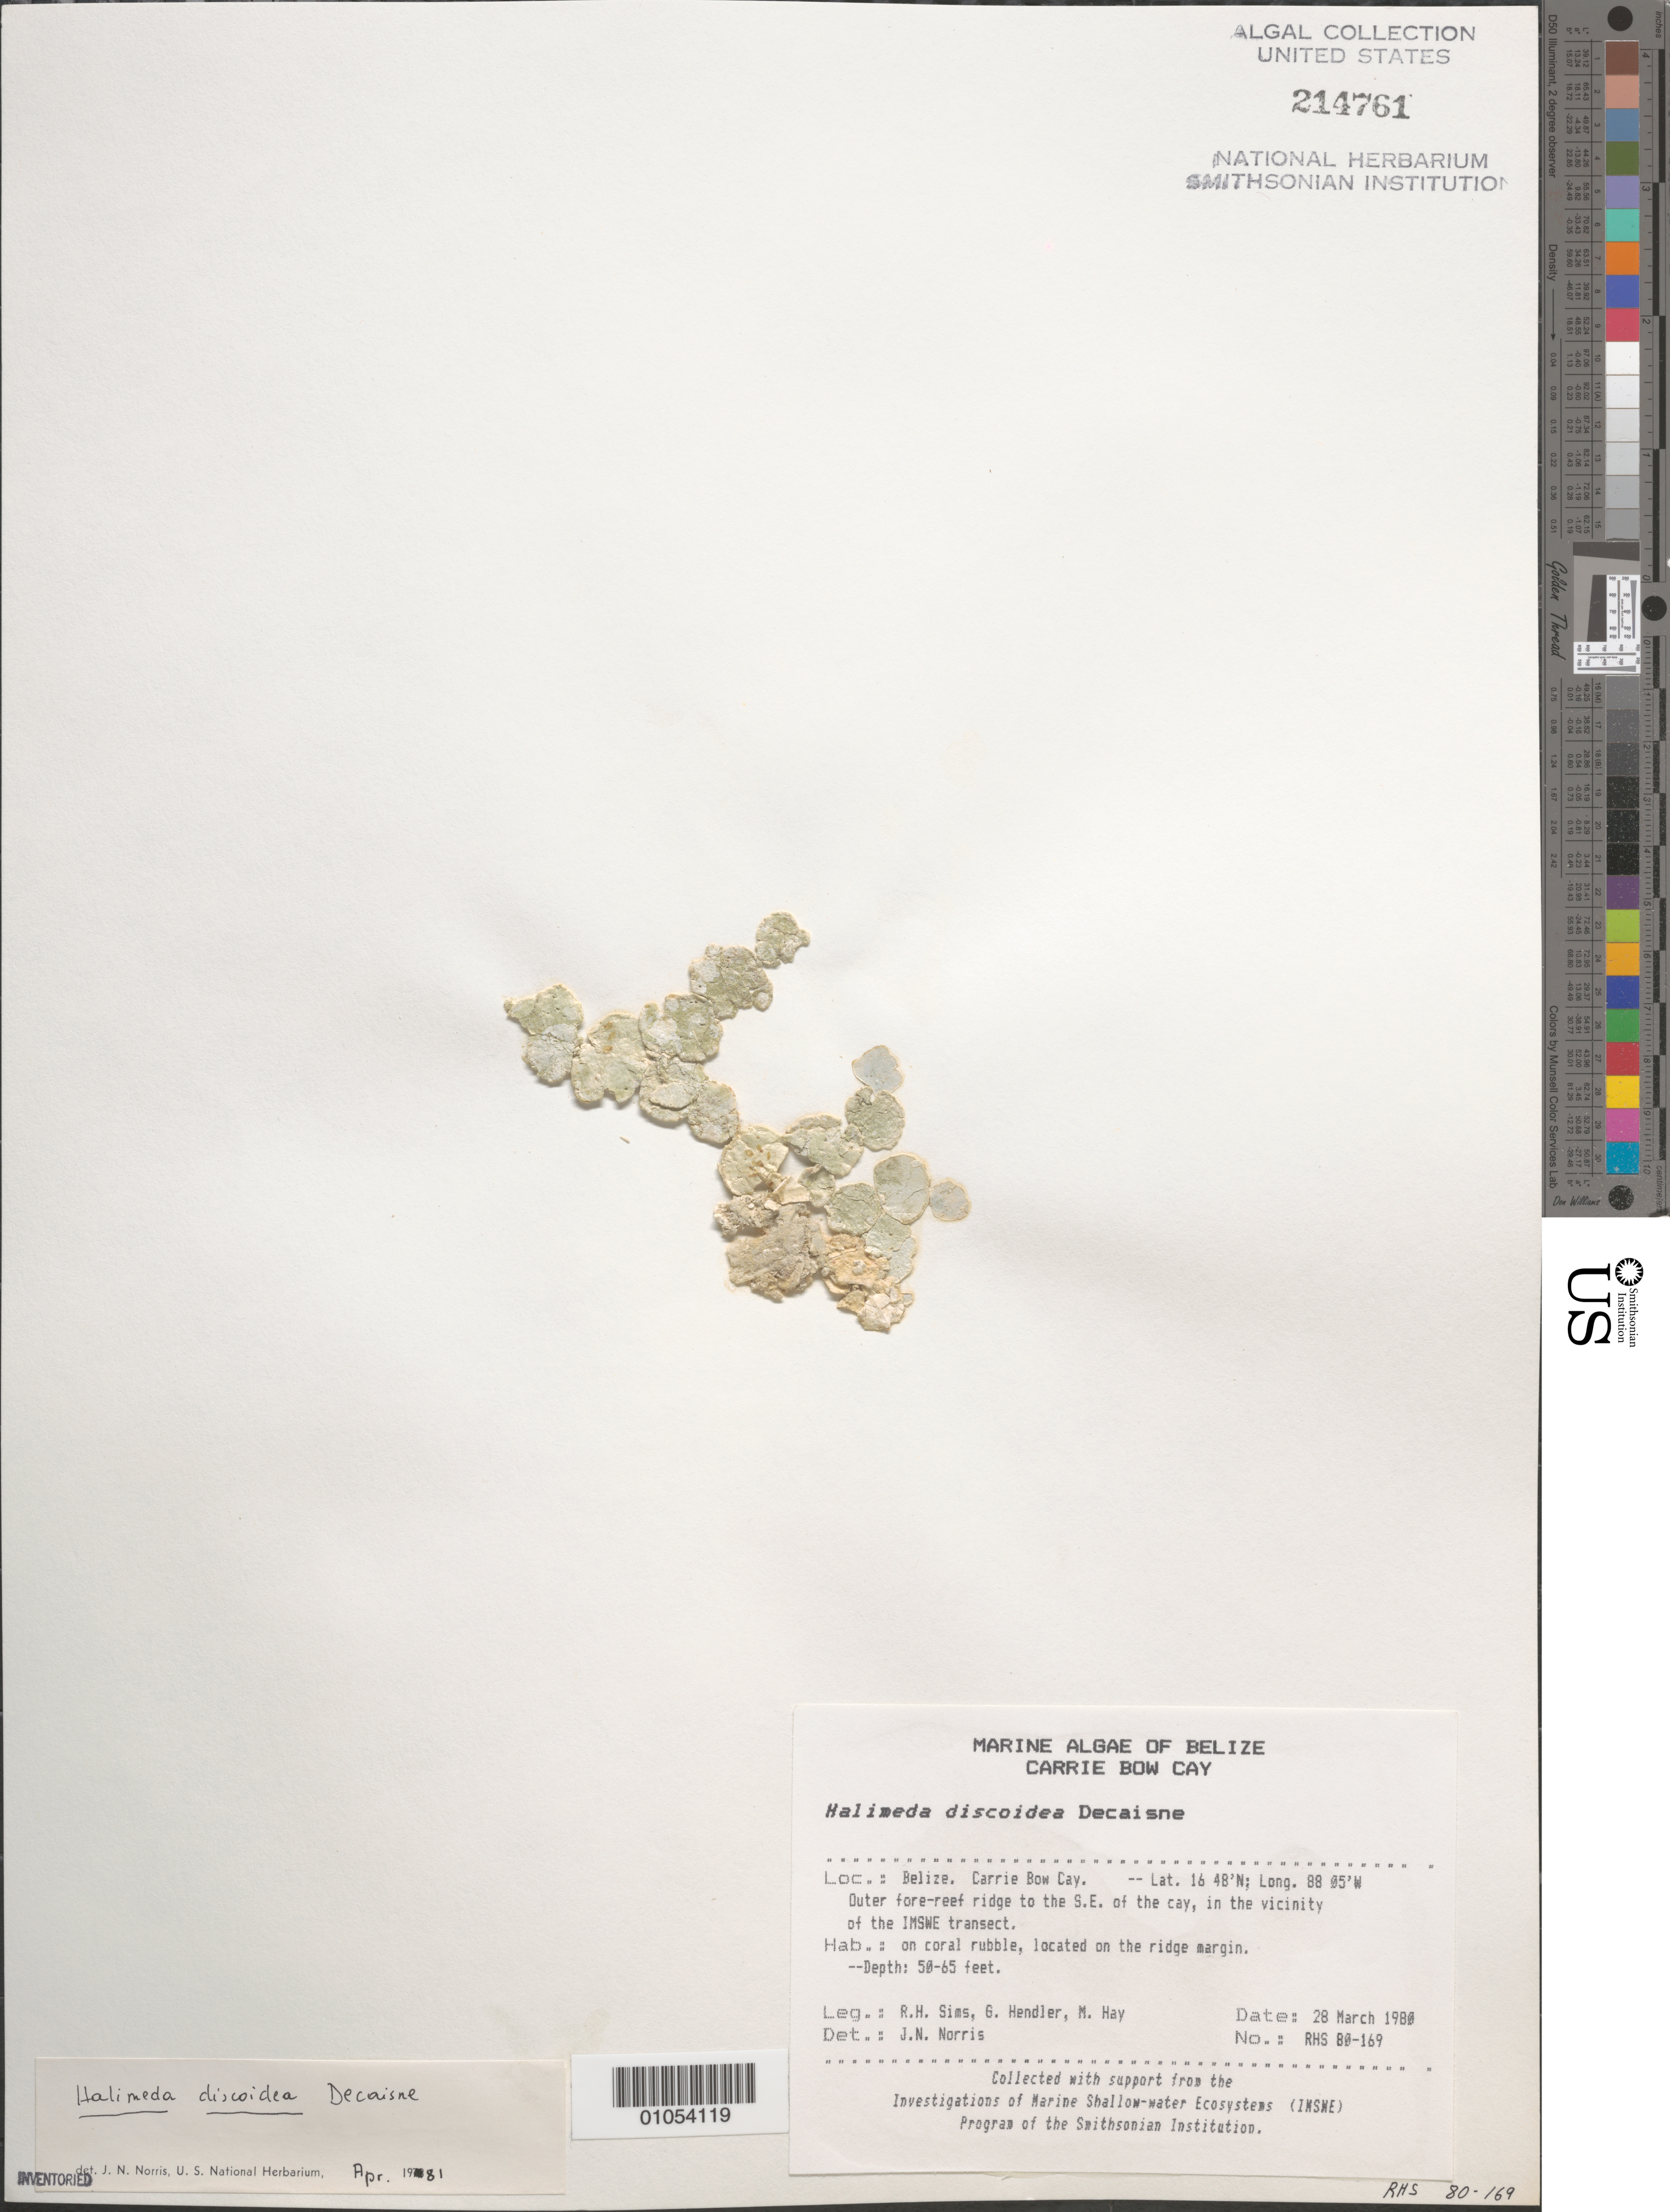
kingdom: Plantae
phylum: Chlorophyta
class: Ulvophyceae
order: Bryopsidales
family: Halimedaceae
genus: Halimeda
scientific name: Halimeda discoidea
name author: Decne.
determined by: Norris, James N.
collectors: R. H. Sims, G. Hendler & M. E. Hay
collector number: RHS 80-169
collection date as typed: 28 Mar 1980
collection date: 1980-03-28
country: Belize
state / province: Stann Creek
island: Carrie Bow Cay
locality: Southeast of Carrie Bow Cay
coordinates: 16 48'N, 88 05'W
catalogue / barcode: US 214761